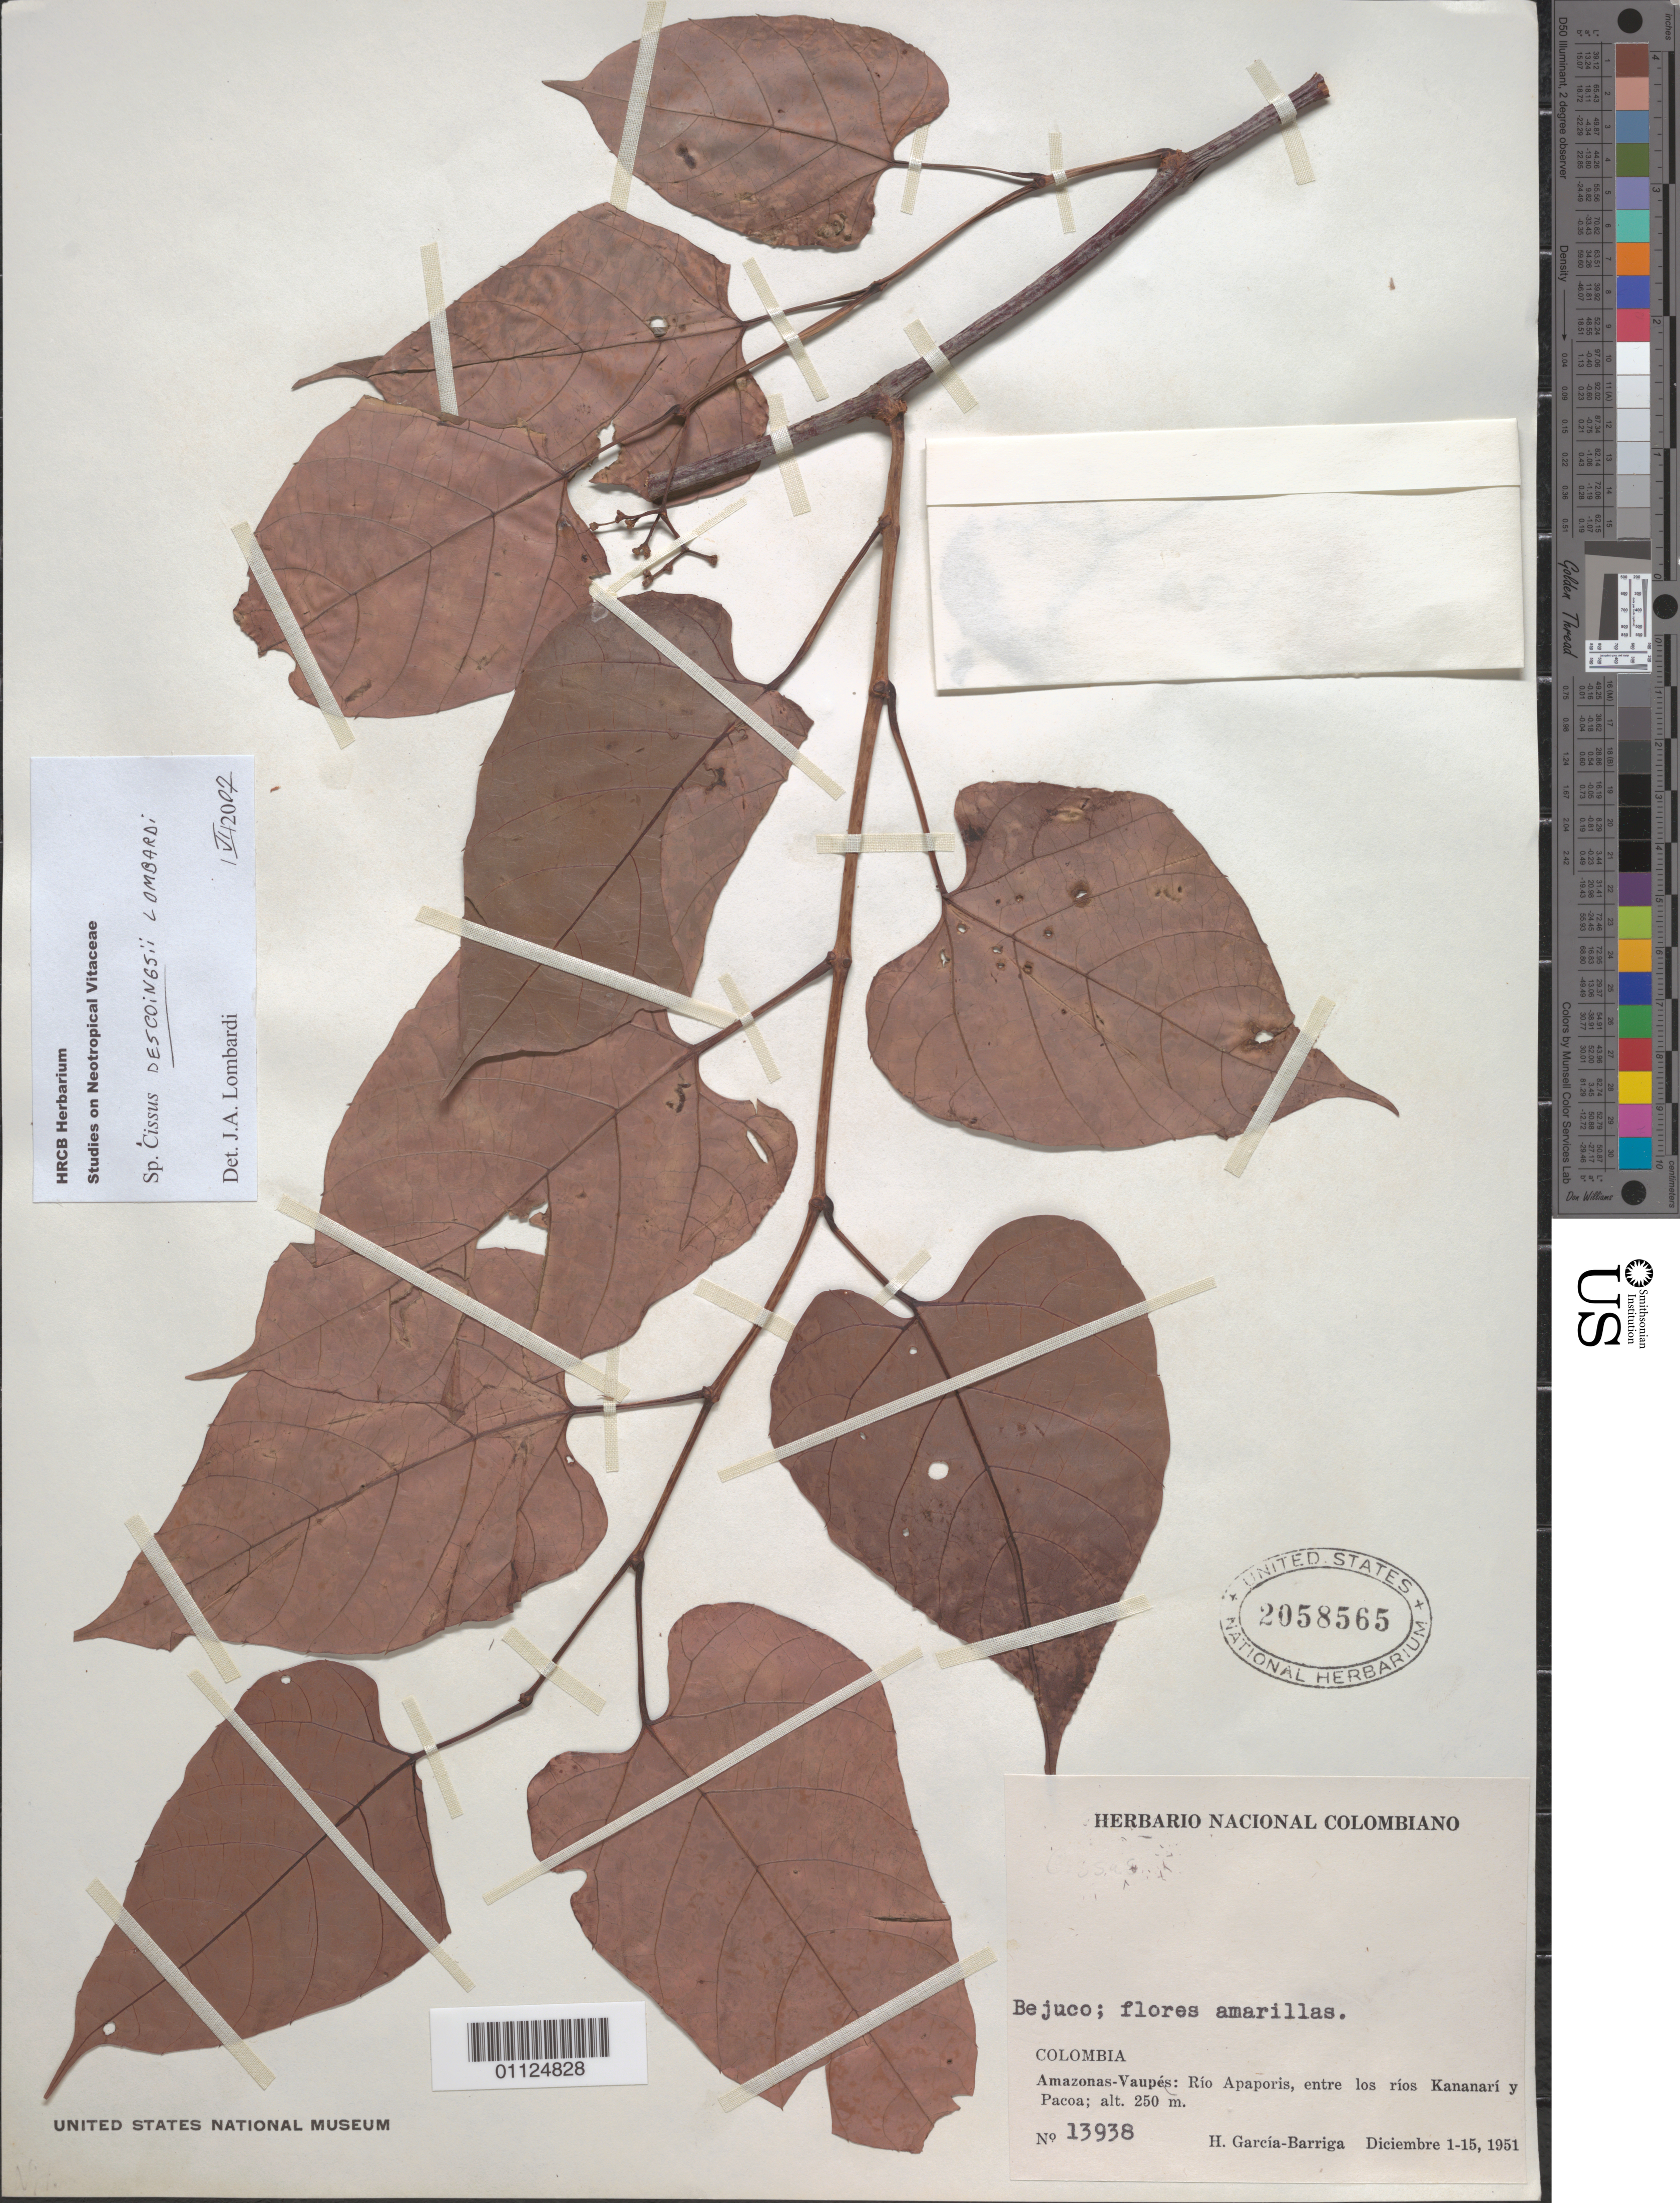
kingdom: Plantae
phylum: Tracheophyta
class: Magnoliopsida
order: Vitales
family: Vitaceae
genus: Cissus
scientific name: Cissus descoingsii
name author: Lombardi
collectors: H. García Barriga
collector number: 13938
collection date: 1951-12-01/1951-12-15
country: Colombia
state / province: Amazônas / Vaupés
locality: Rio Apaporis: entre los rios Kananari y Pacoa.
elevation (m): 250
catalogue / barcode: US 2058565